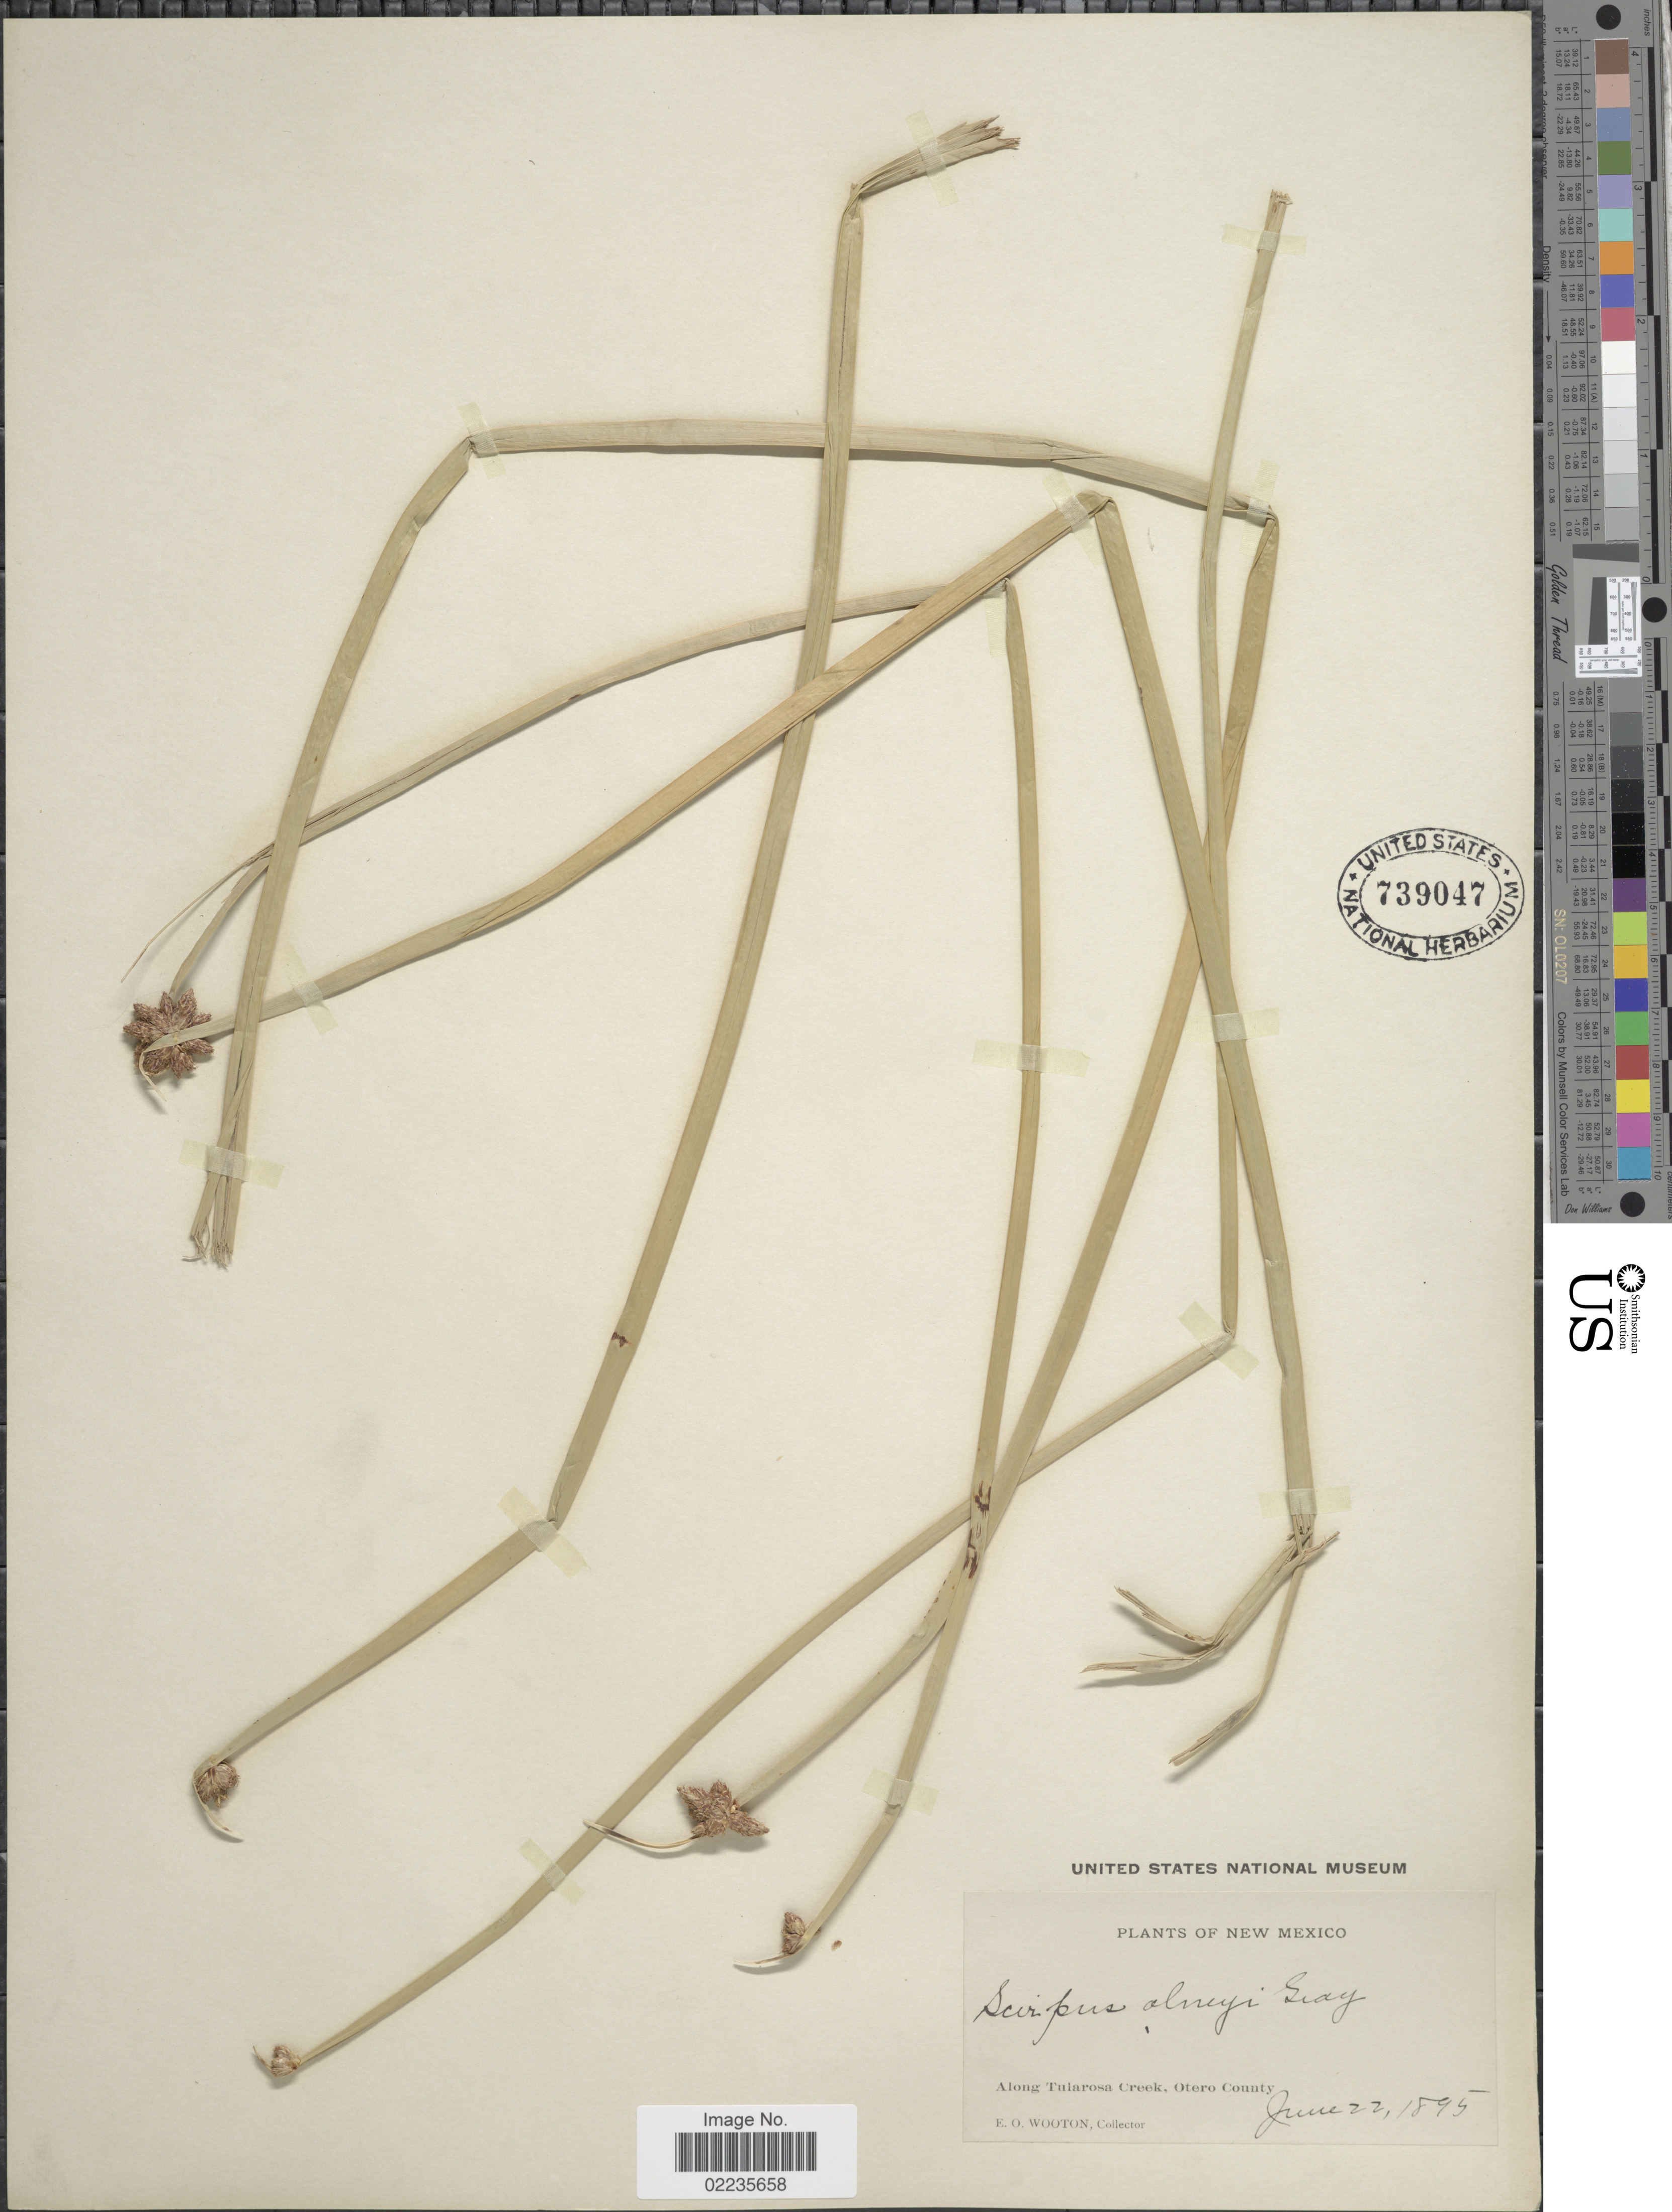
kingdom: Plantae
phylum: Tracheophyta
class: Liliopsida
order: Poales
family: Cyperaceae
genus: Schoenoplectus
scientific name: Schoenoplectus americanus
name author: (Pers.) Volkart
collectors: E. O. Wooton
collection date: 1895-06-22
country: United States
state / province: New Mexico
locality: Along Tularosa Creek, Otero County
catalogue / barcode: US 739047